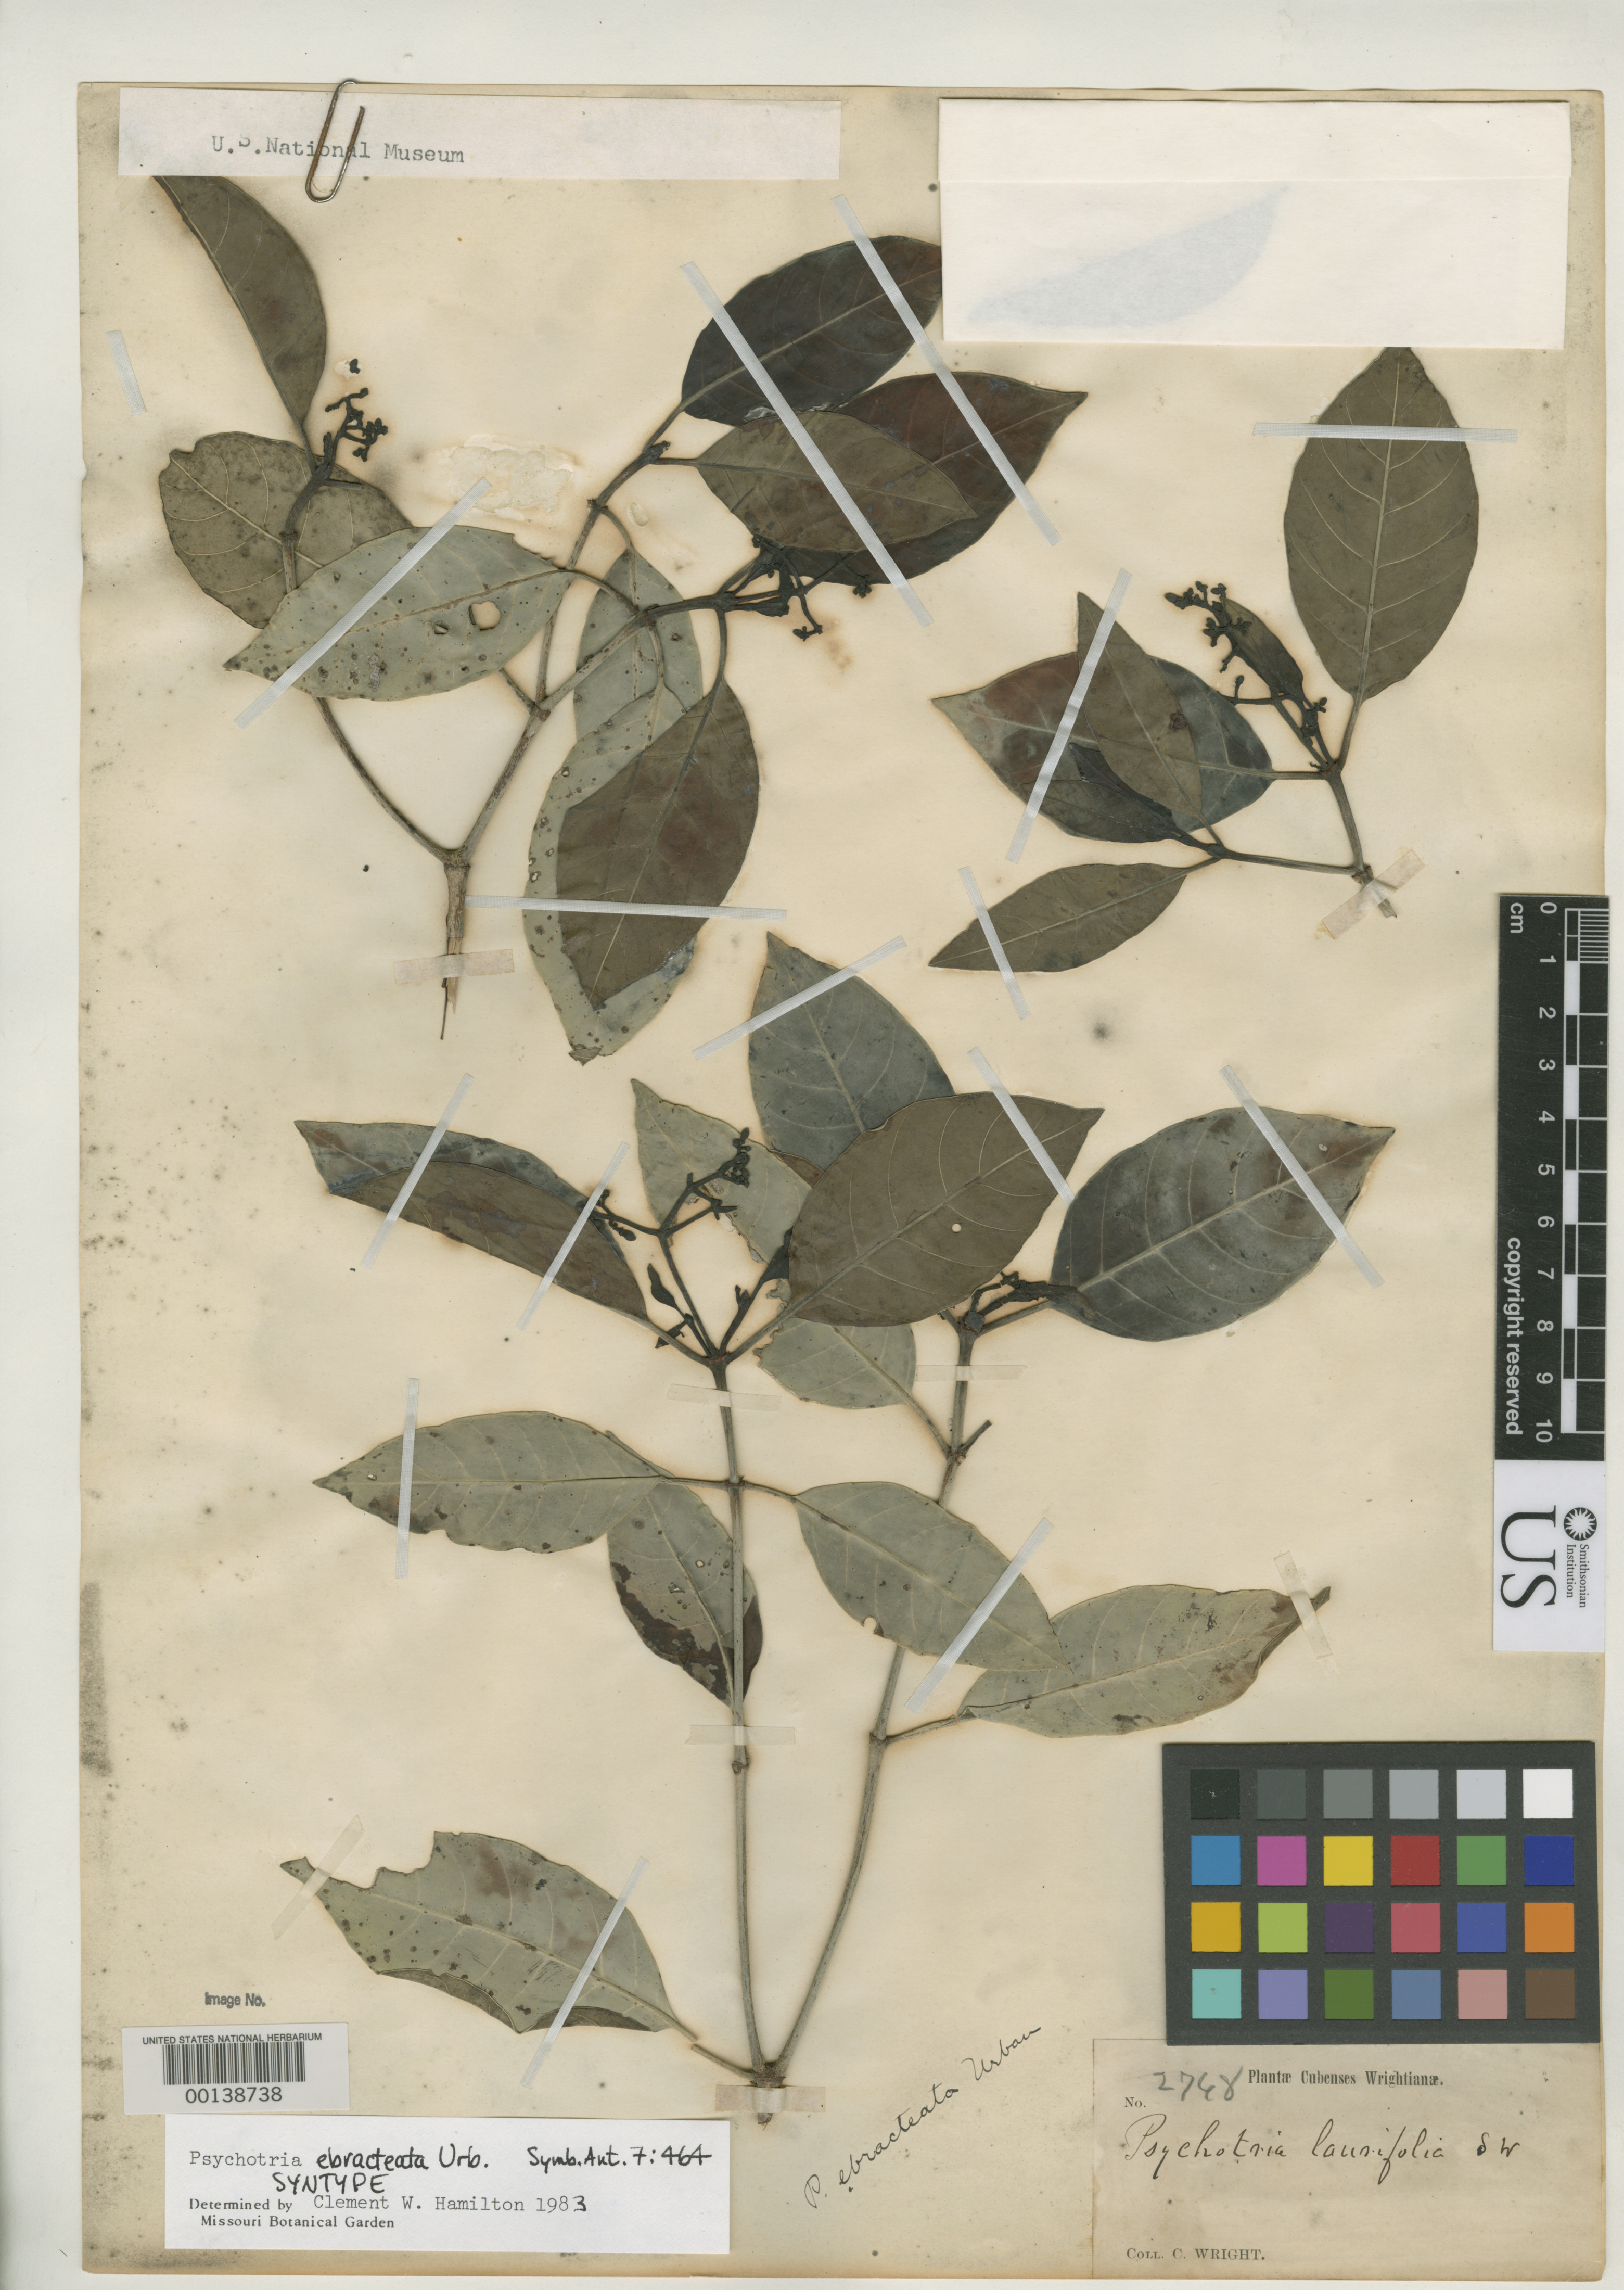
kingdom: Plantae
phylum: Tracheophyta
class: Magnoliopsida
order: Gentianales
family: Rubiaceae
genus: Psychotria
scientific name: Psychotria ebracteata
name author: Urb.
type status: Isotype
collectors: C. Wright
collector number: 2748 p.p.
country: Cuba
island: Greater Antilles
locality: Near Cacara Jicara.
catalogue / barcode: US 47987